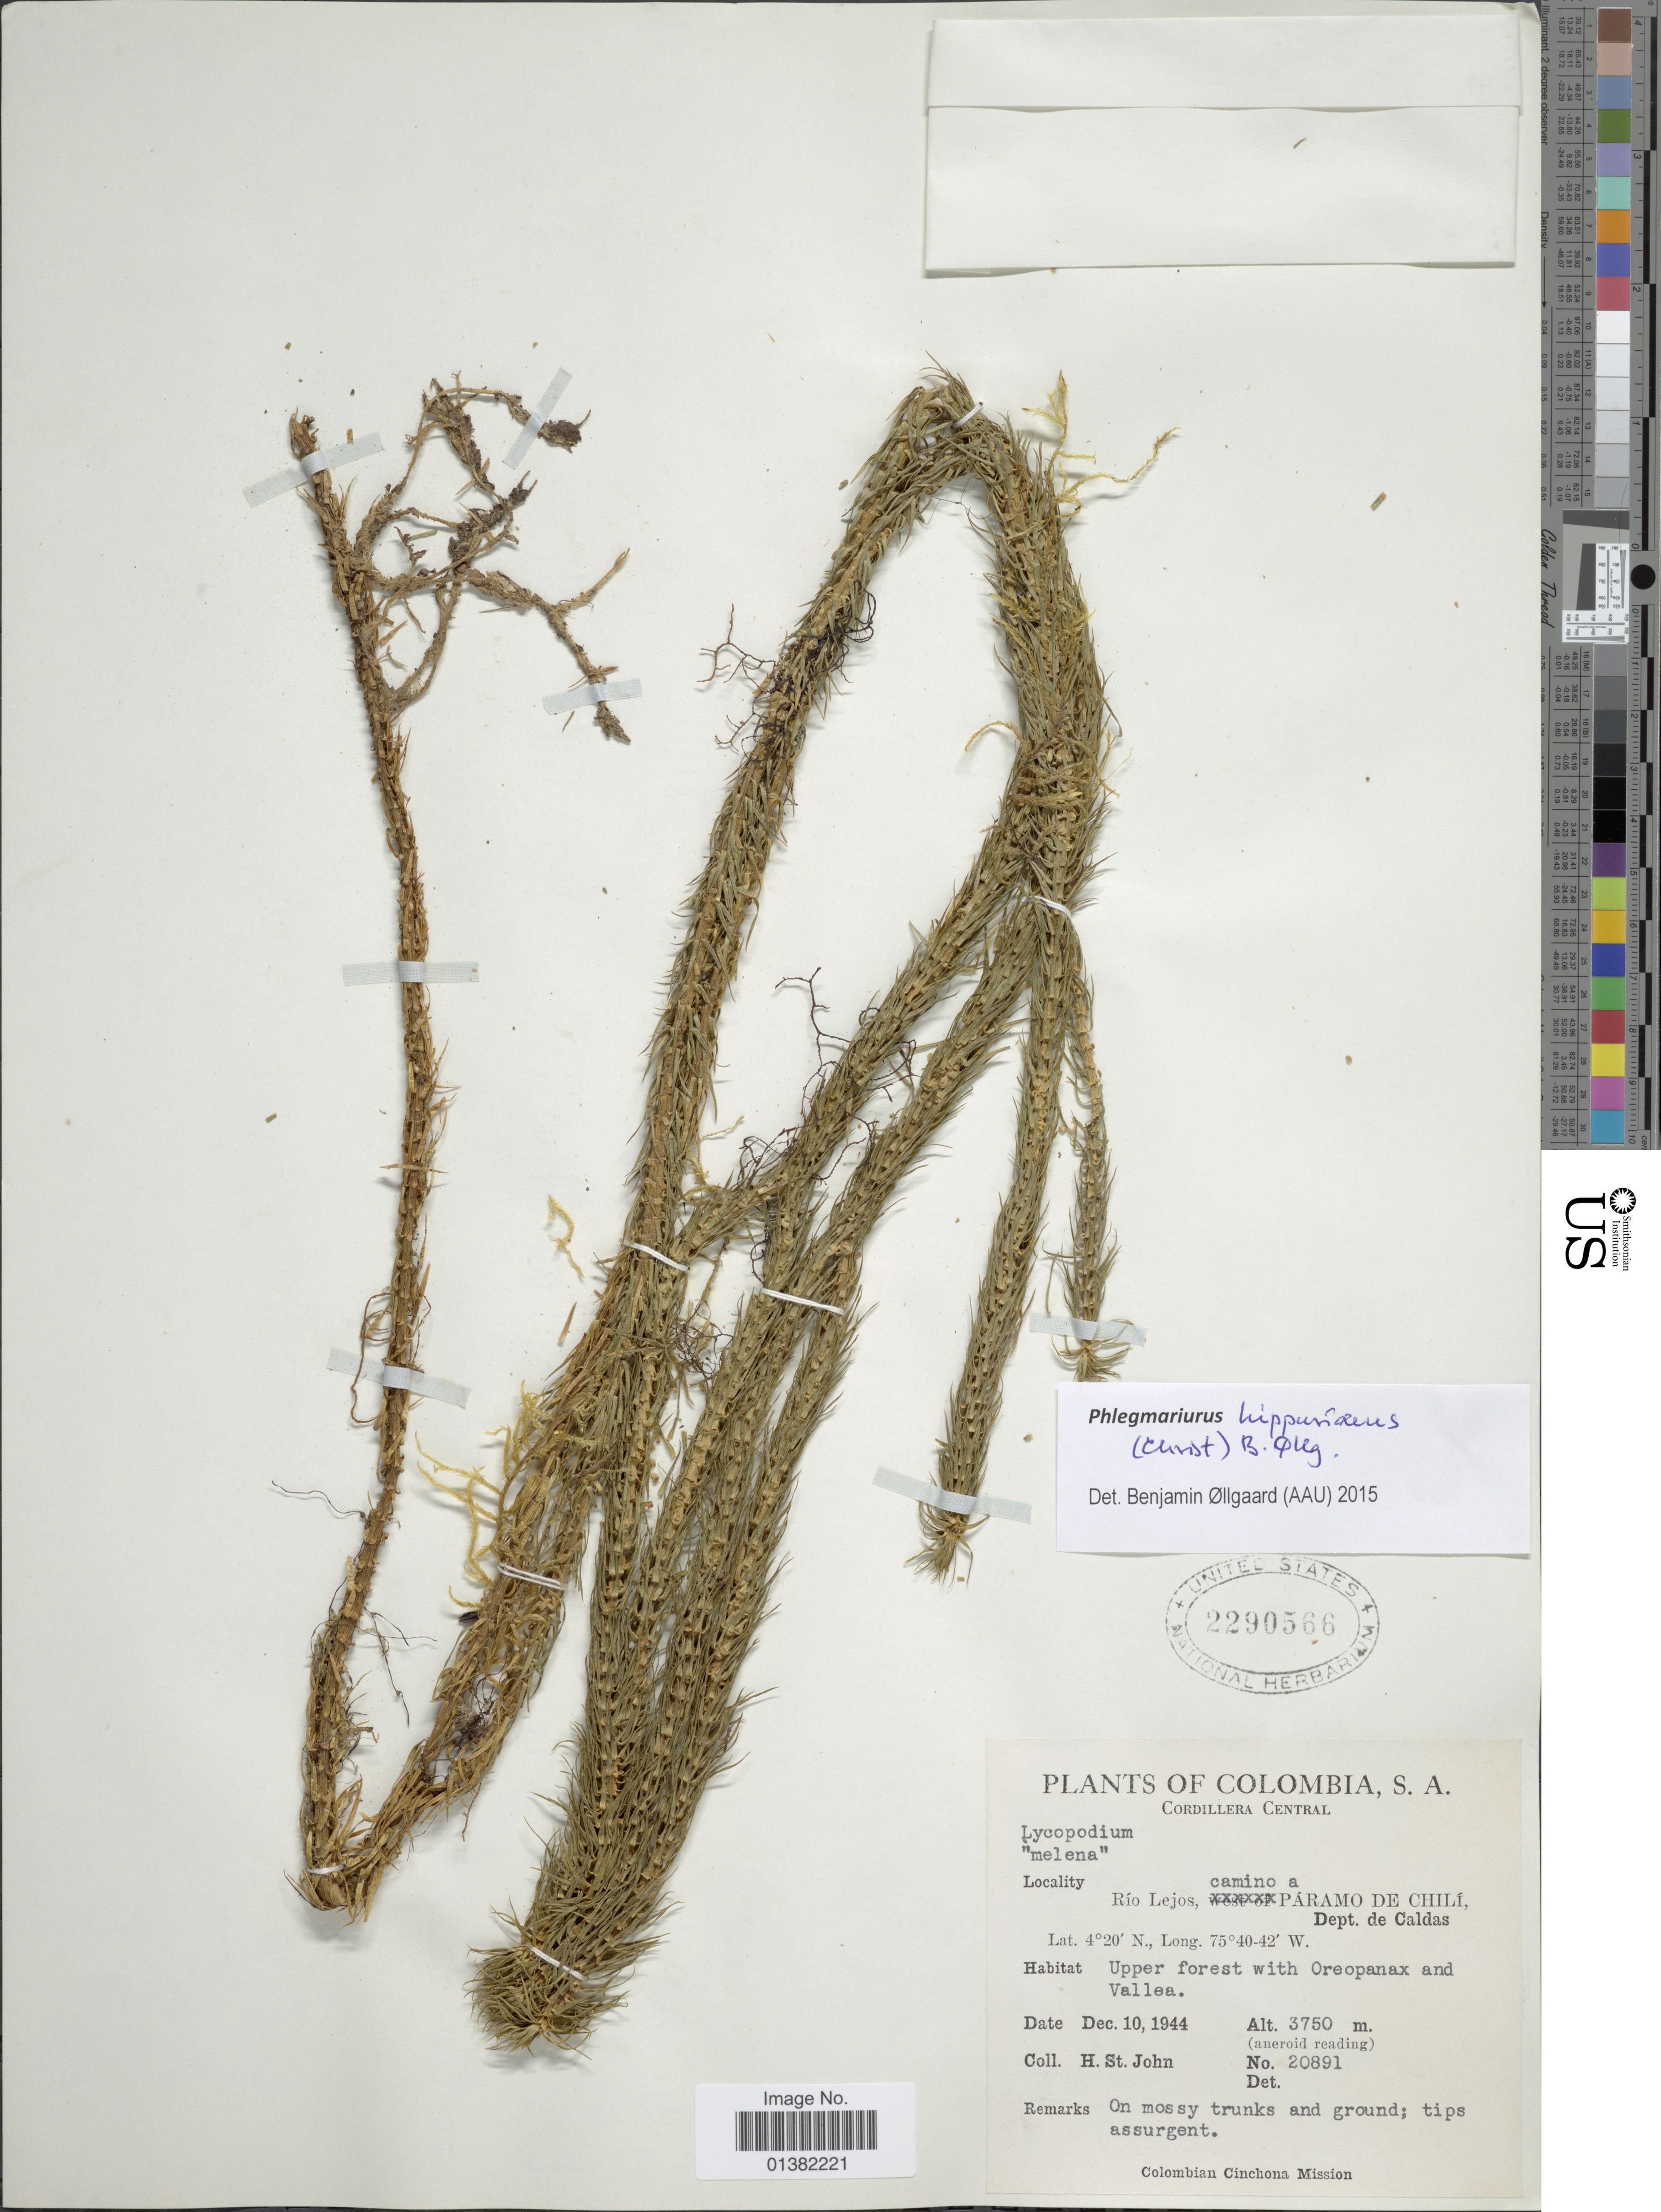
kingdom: Plantae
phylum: Tracheophyta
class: Lycopodiopsida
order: Lycopodiales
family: Lycopodiaceae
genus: Phlegmariurus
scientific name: Phlegmariurus hippurideus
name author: (Christ) B. Øllg.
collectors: H. St. John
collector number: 20891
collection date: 1944-12-10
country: Colombia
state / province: Caldas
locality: Cordillera Central, Río Lejos, camino a Páramo de Chilí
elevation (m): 3750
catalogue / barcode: US 2290566